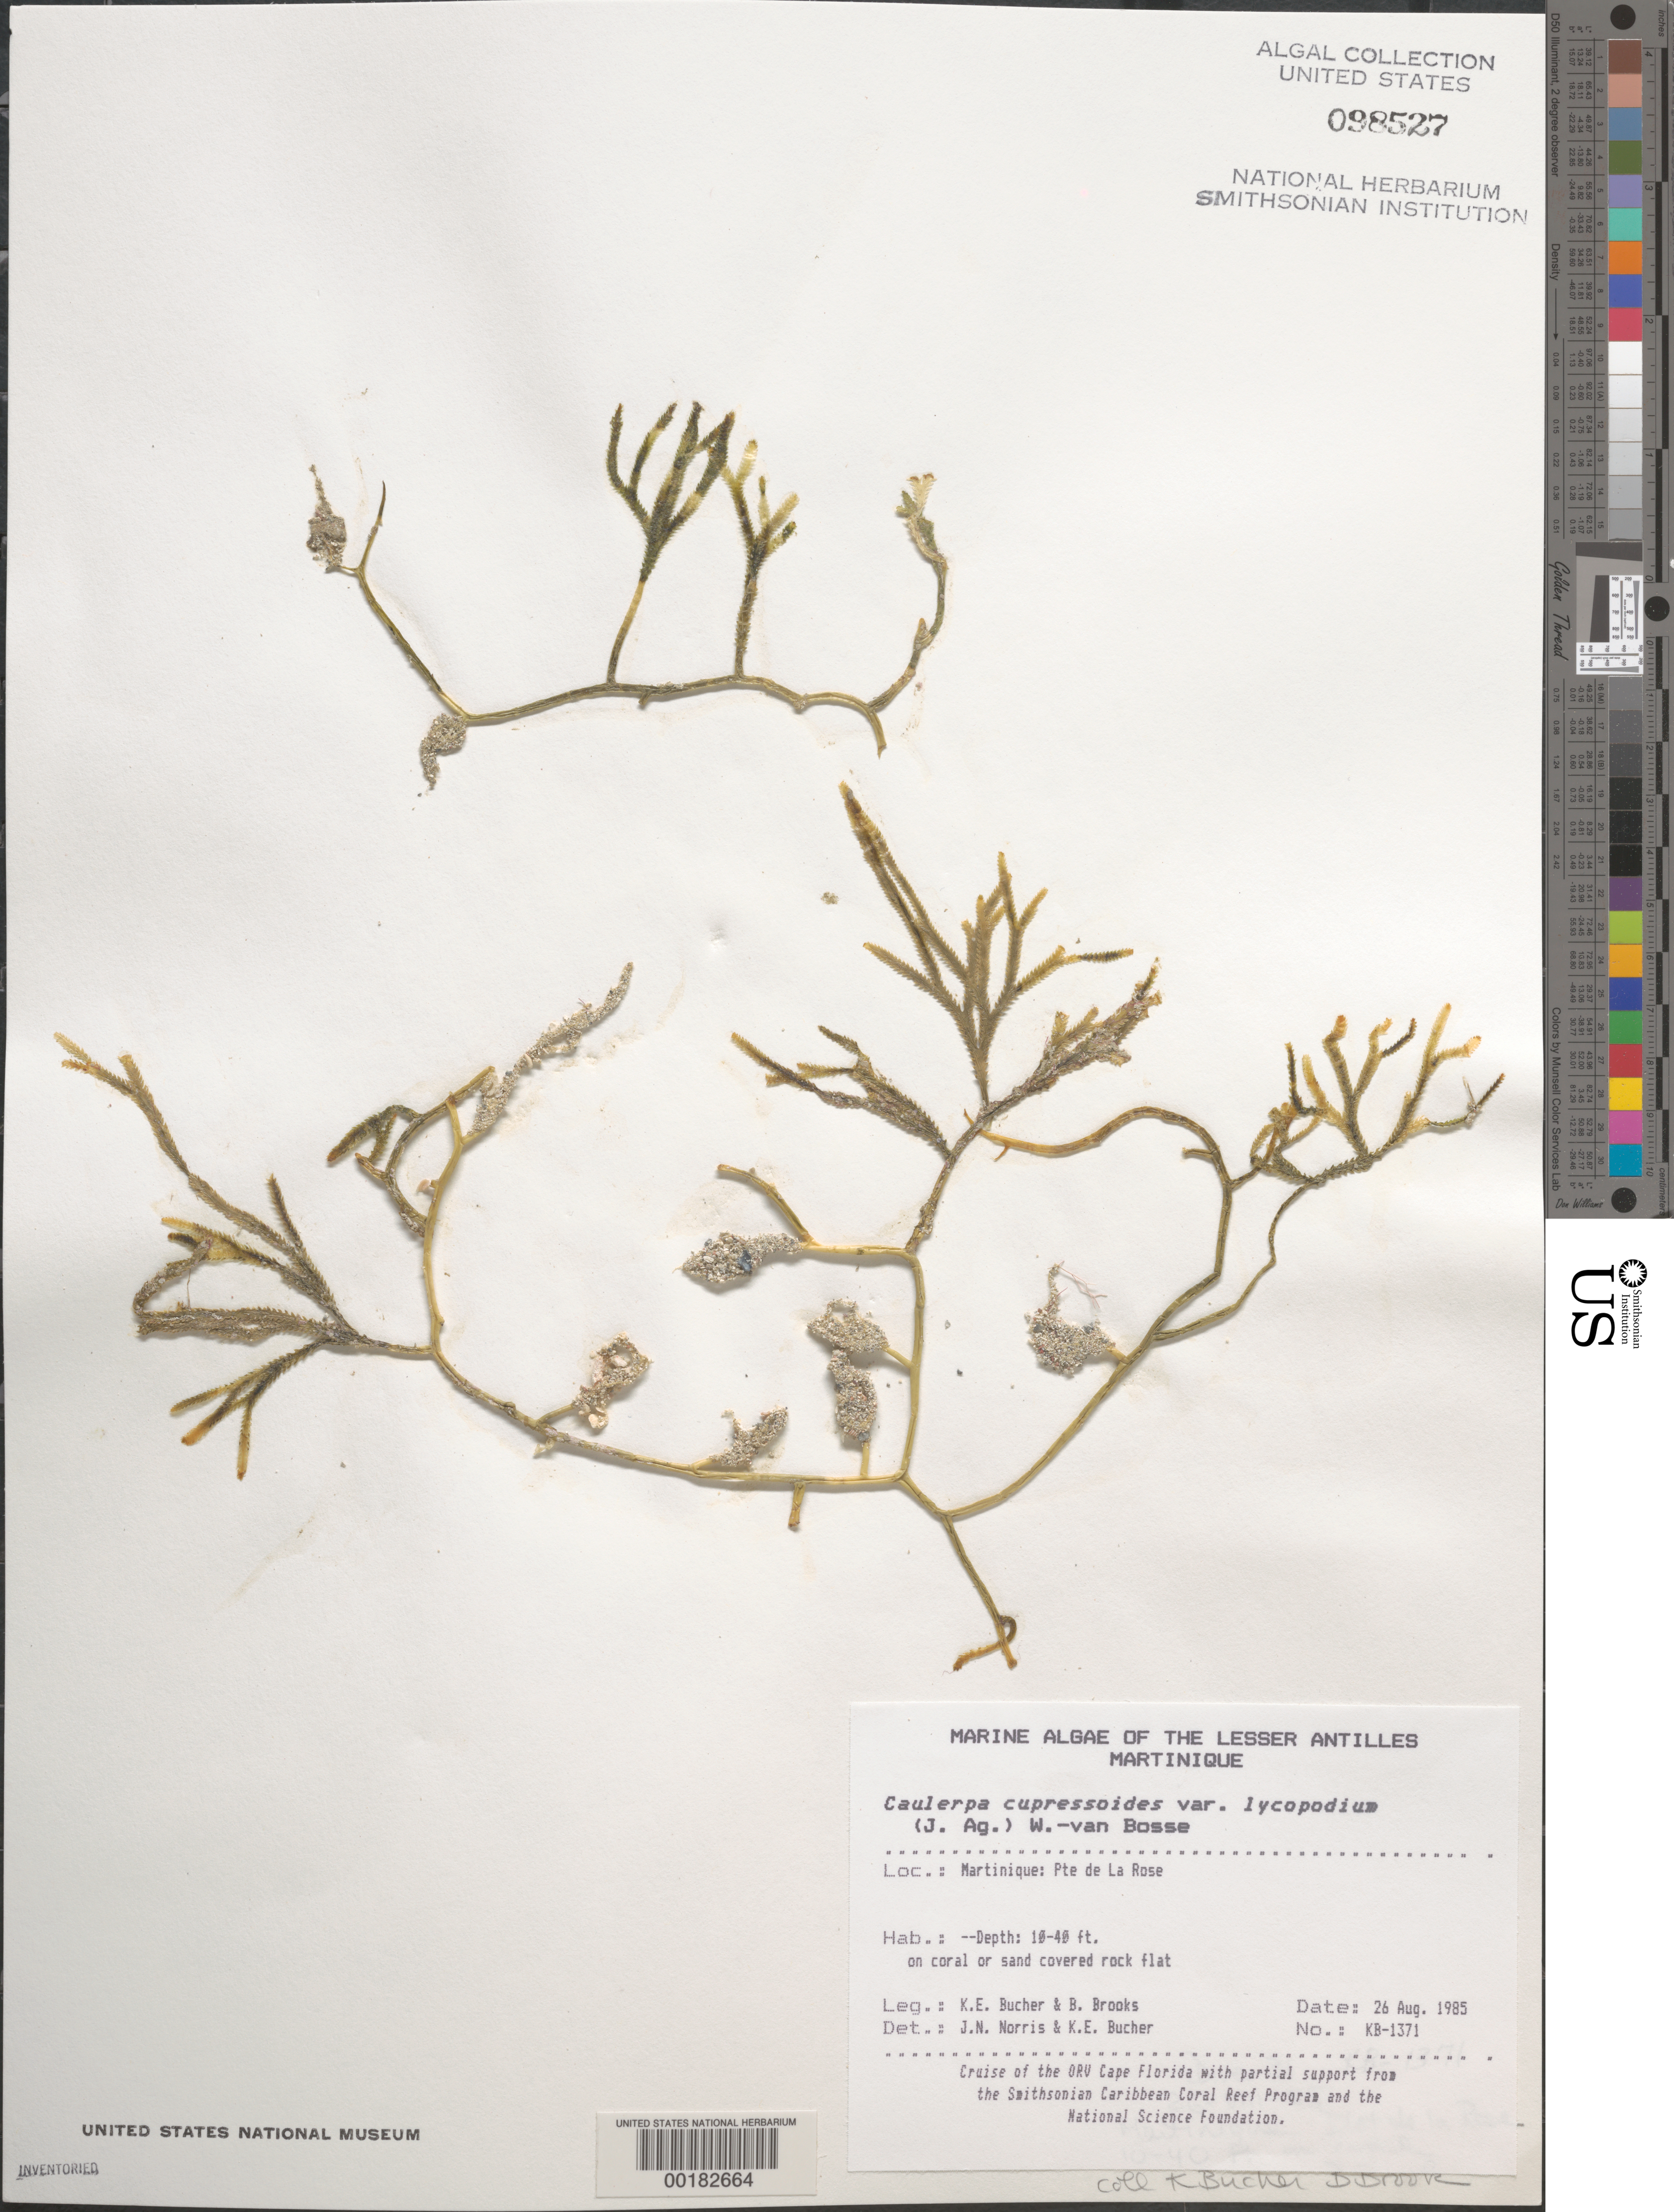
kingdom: Plantae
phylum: Chlorophyta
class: Ulvophyceae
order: Bryopsidales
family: Caulerpaceae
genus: Caulerpa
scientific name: Caulerpa cupressoides var. lycopodium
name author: Weber Bosse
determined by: Norris, J. N.; Bucher, K. E.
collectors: K. E. Bucher & B. Brooks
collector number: Kb-1371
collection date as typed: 26 Aug 1985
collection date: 1985-08-26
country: Martinique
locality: Pointe de la Rose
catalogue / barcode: US 98527